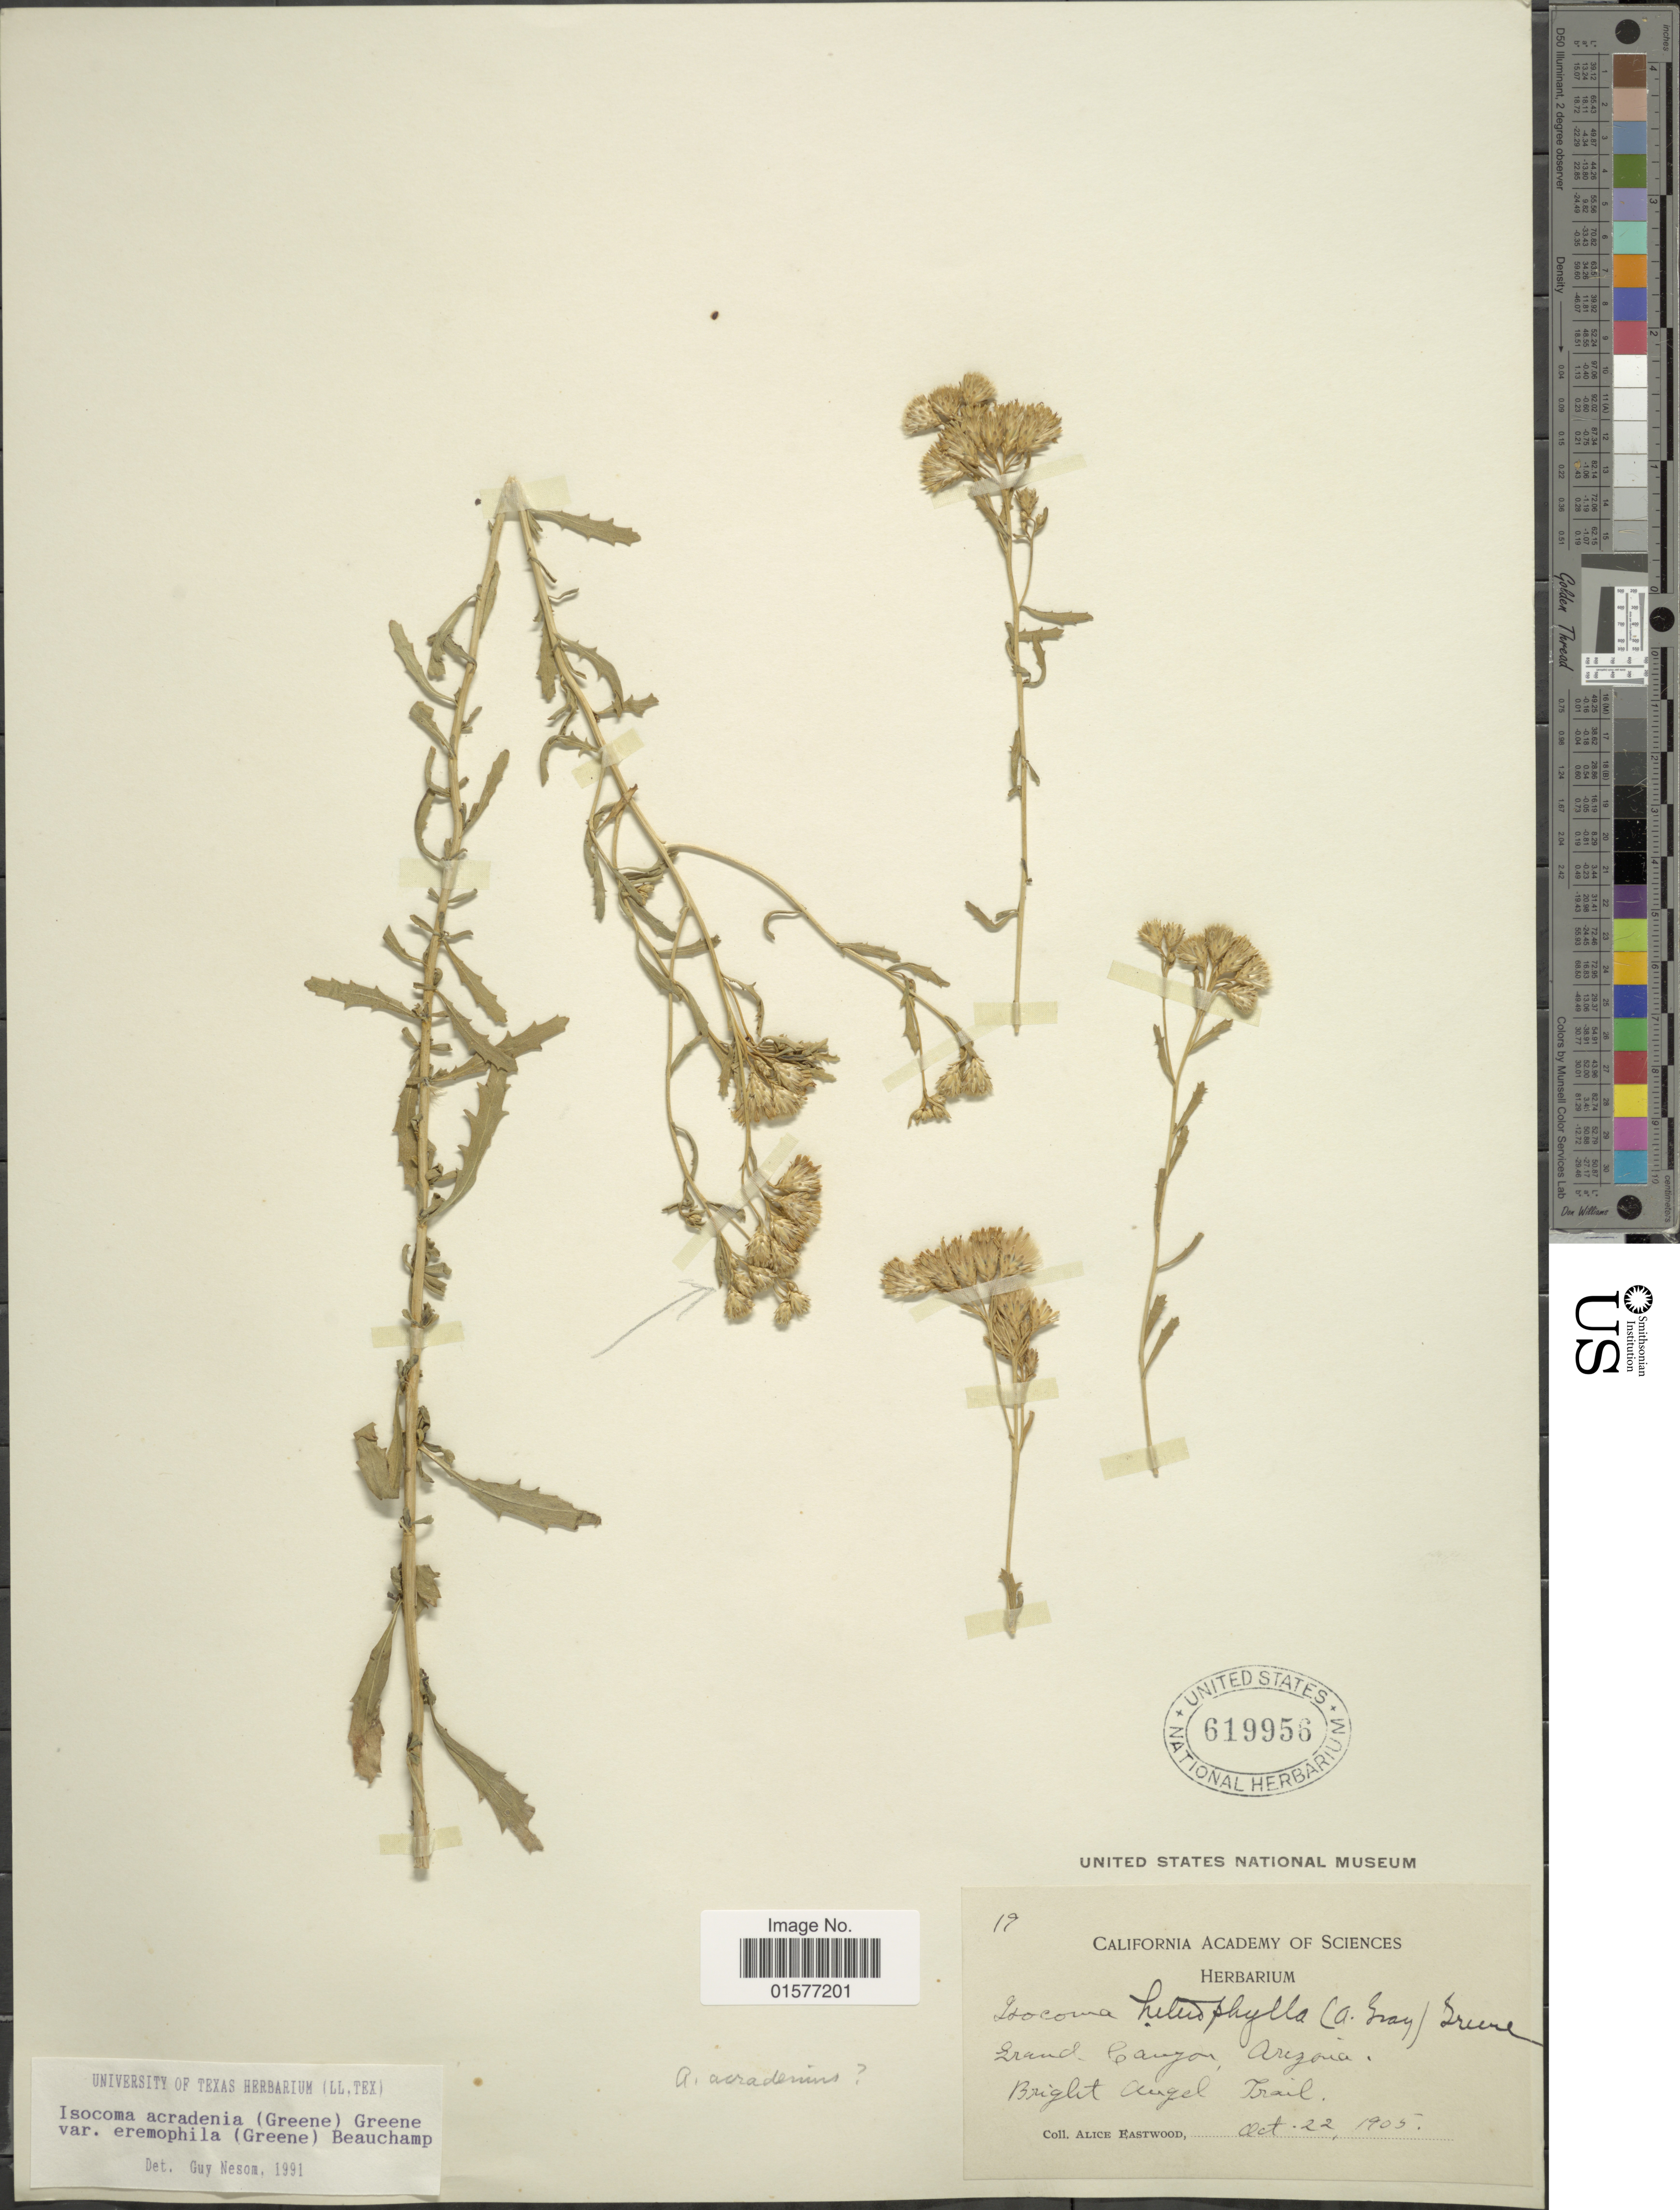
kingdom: Plantae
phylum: Tracheophyta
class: Magnoliopsida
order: Asterales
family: Asteraceae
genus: Isocoma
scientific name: Isocoma acradenia var. eremophila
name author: (S.W. Greene) G.L. Nesom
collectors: A. Eastwood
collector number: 19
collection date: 1905-10-22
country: United States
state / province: Arizona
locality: Grand Canyon, Arizona, Birght Angel Trail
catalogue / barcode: US 619956